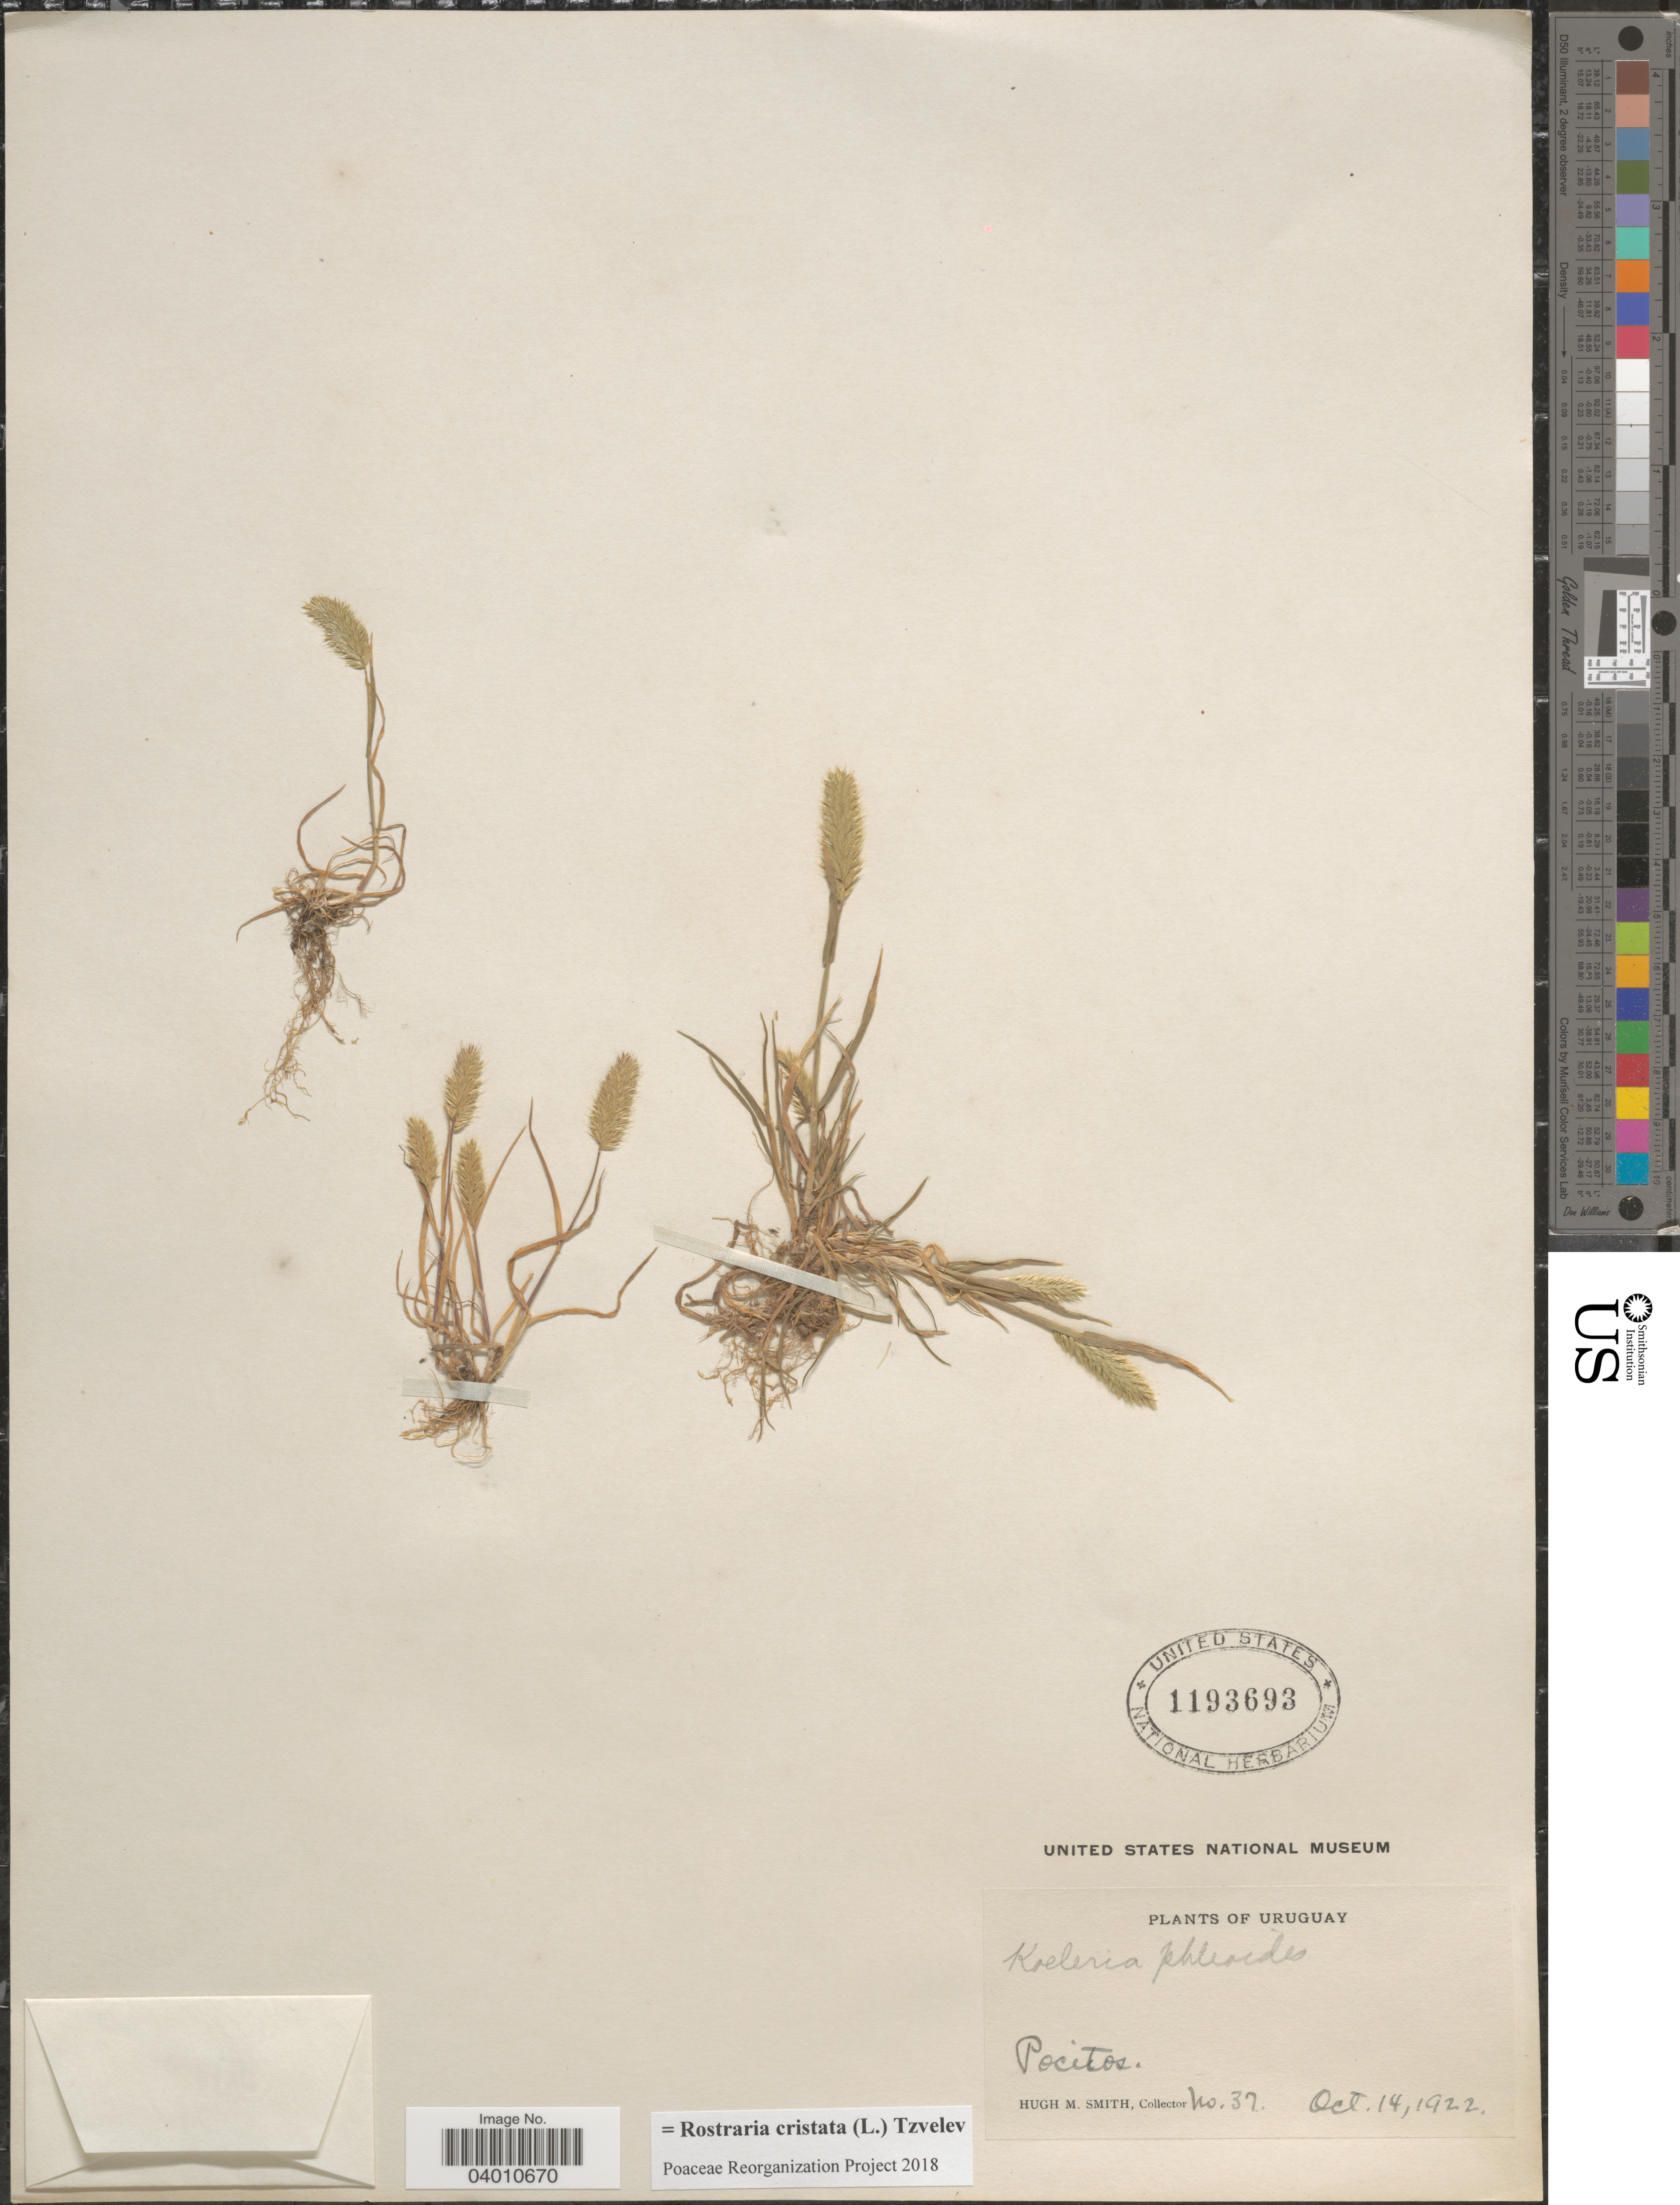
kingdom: Plantae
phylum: Tracheophyta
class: Liliopsida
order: Poales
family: Poaceae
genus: Rostraria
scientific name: Rostraria cristata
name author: (L.) Tzvelev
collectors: H. M. Smith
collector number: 37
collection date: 1922-10-14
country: Uruguay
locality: Pocitos.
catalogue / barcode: US 1193693